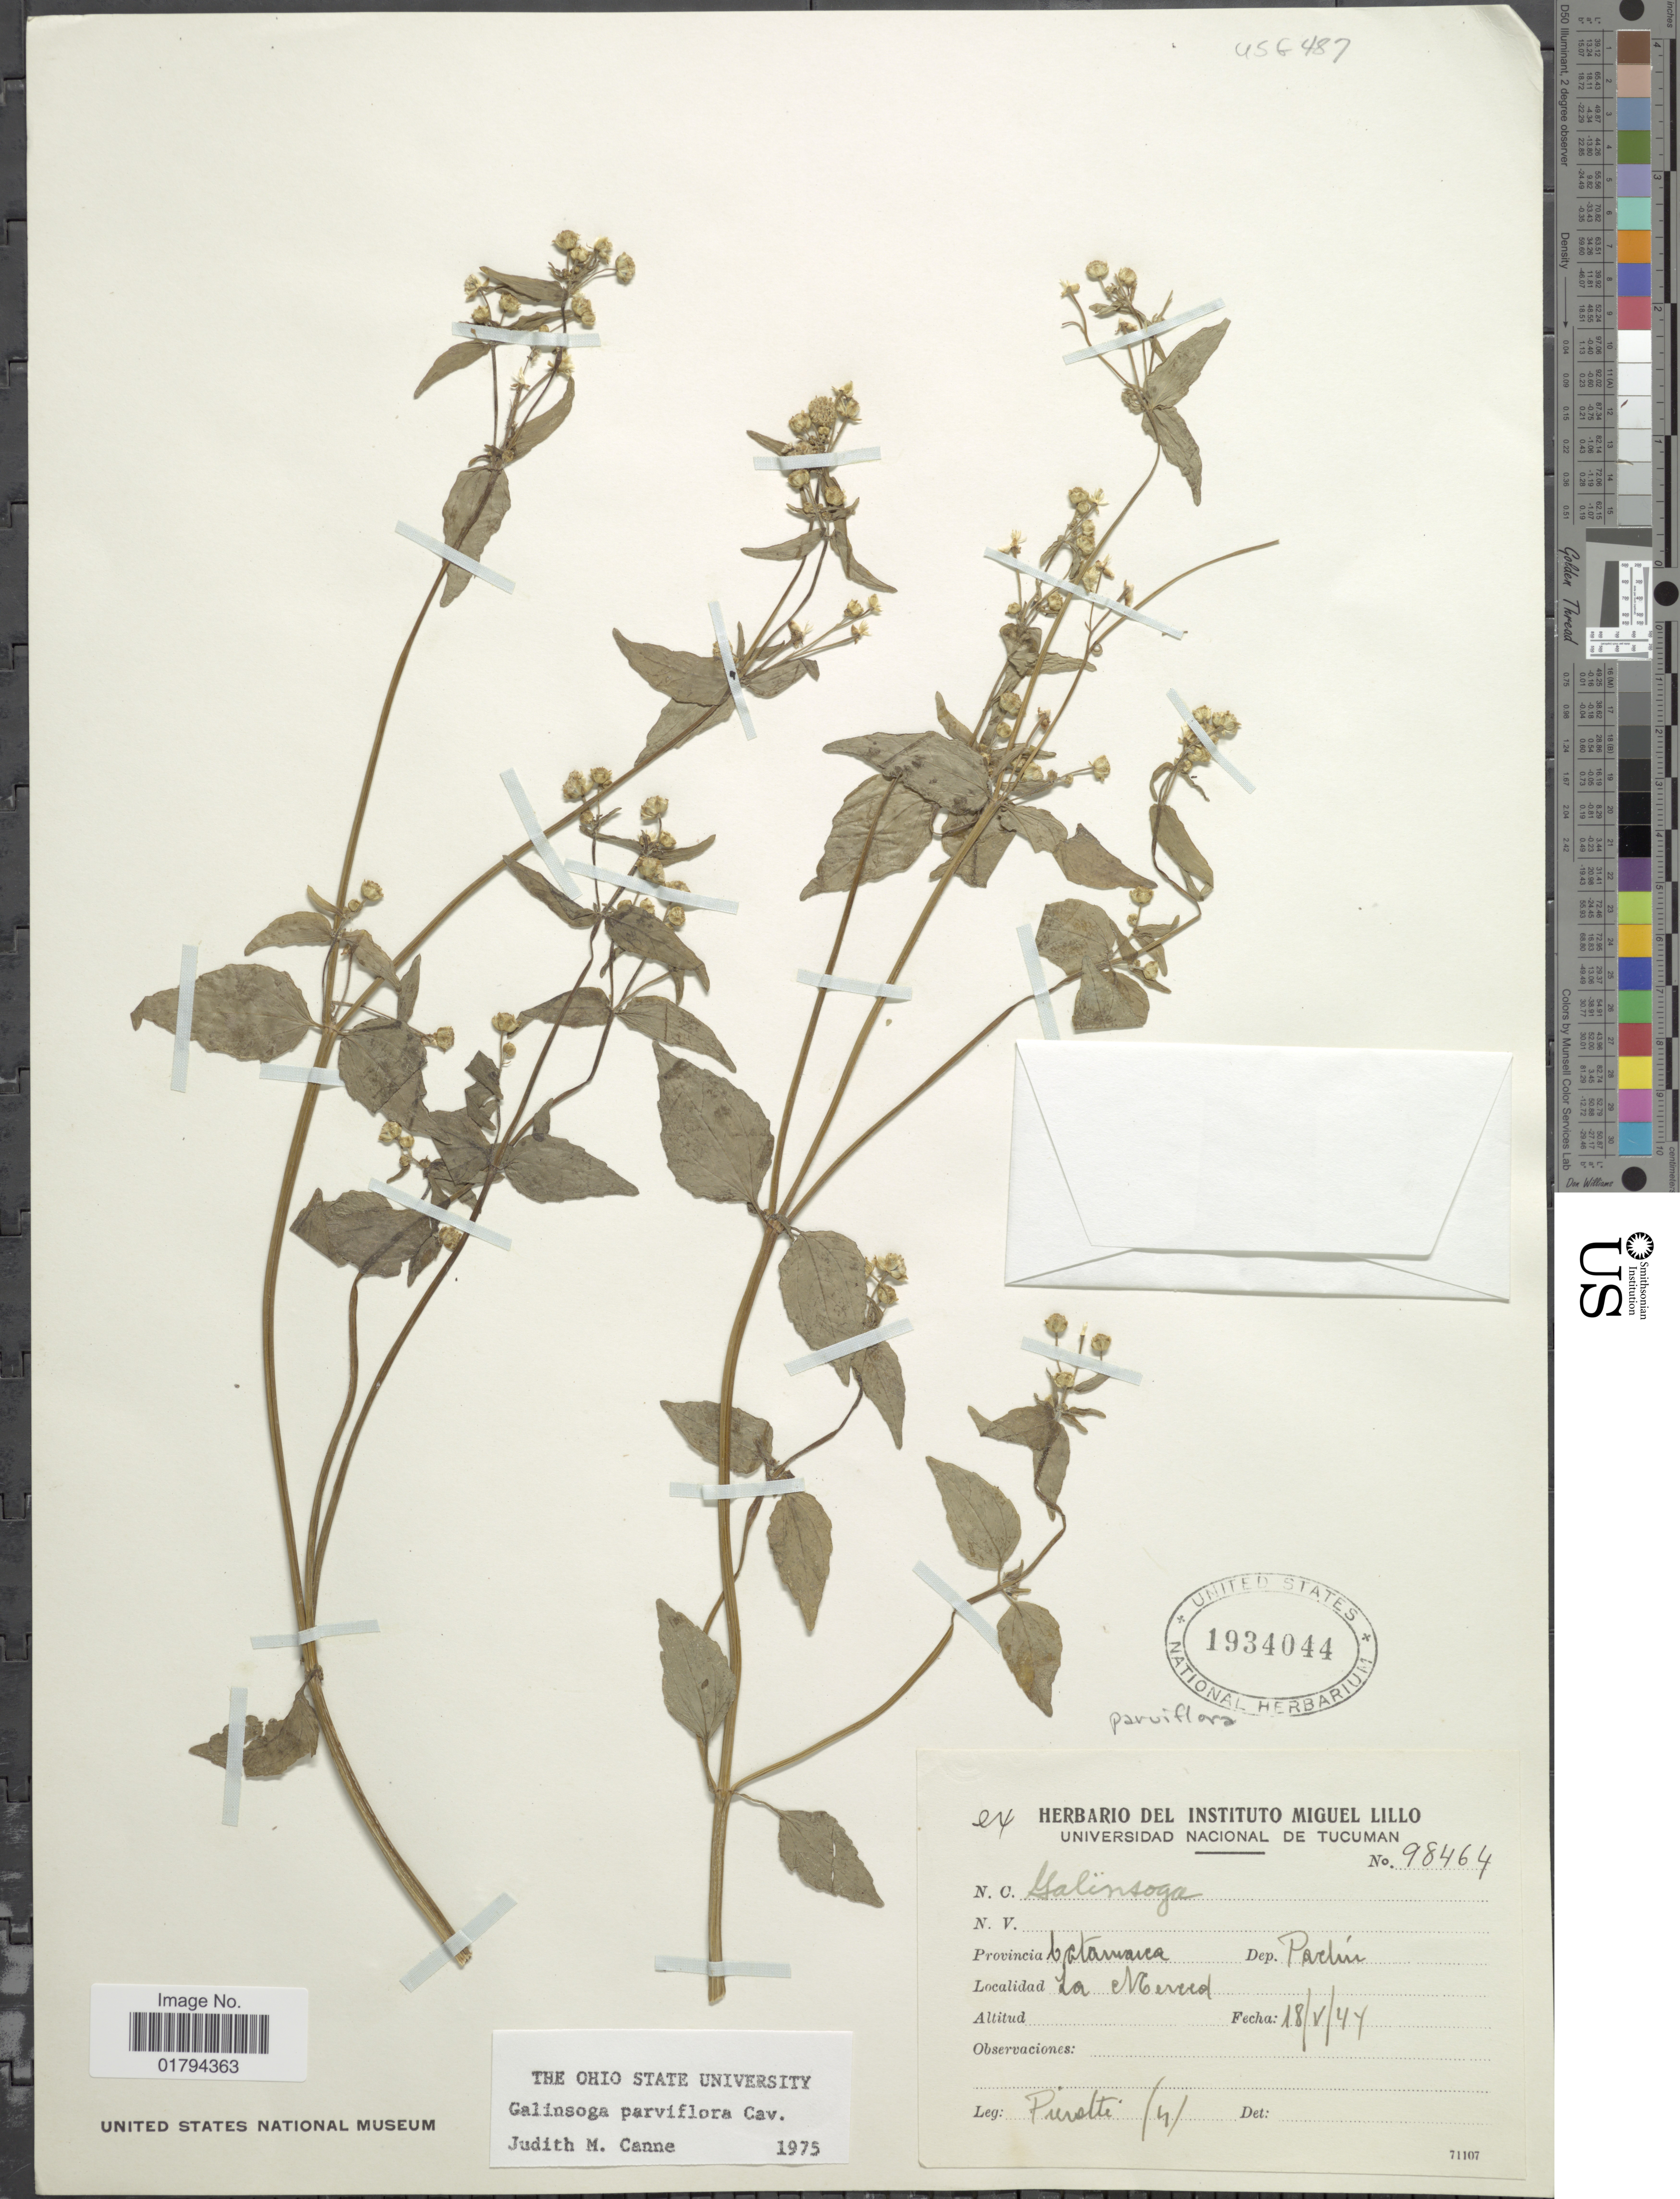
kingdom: Plantae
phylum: Tracheophyta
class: Magnoliopsida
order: Asterales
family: Asteraceae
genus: Galinsoga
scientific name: Galinsoga parviflora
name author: Cav.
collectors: S. A. Pierotti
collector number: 98464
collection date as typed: Transcribed d/m/y: 18/5/47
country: Argentina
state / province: Catamarca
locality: Dep. Partin., La Merced.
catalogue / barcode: US 1934044